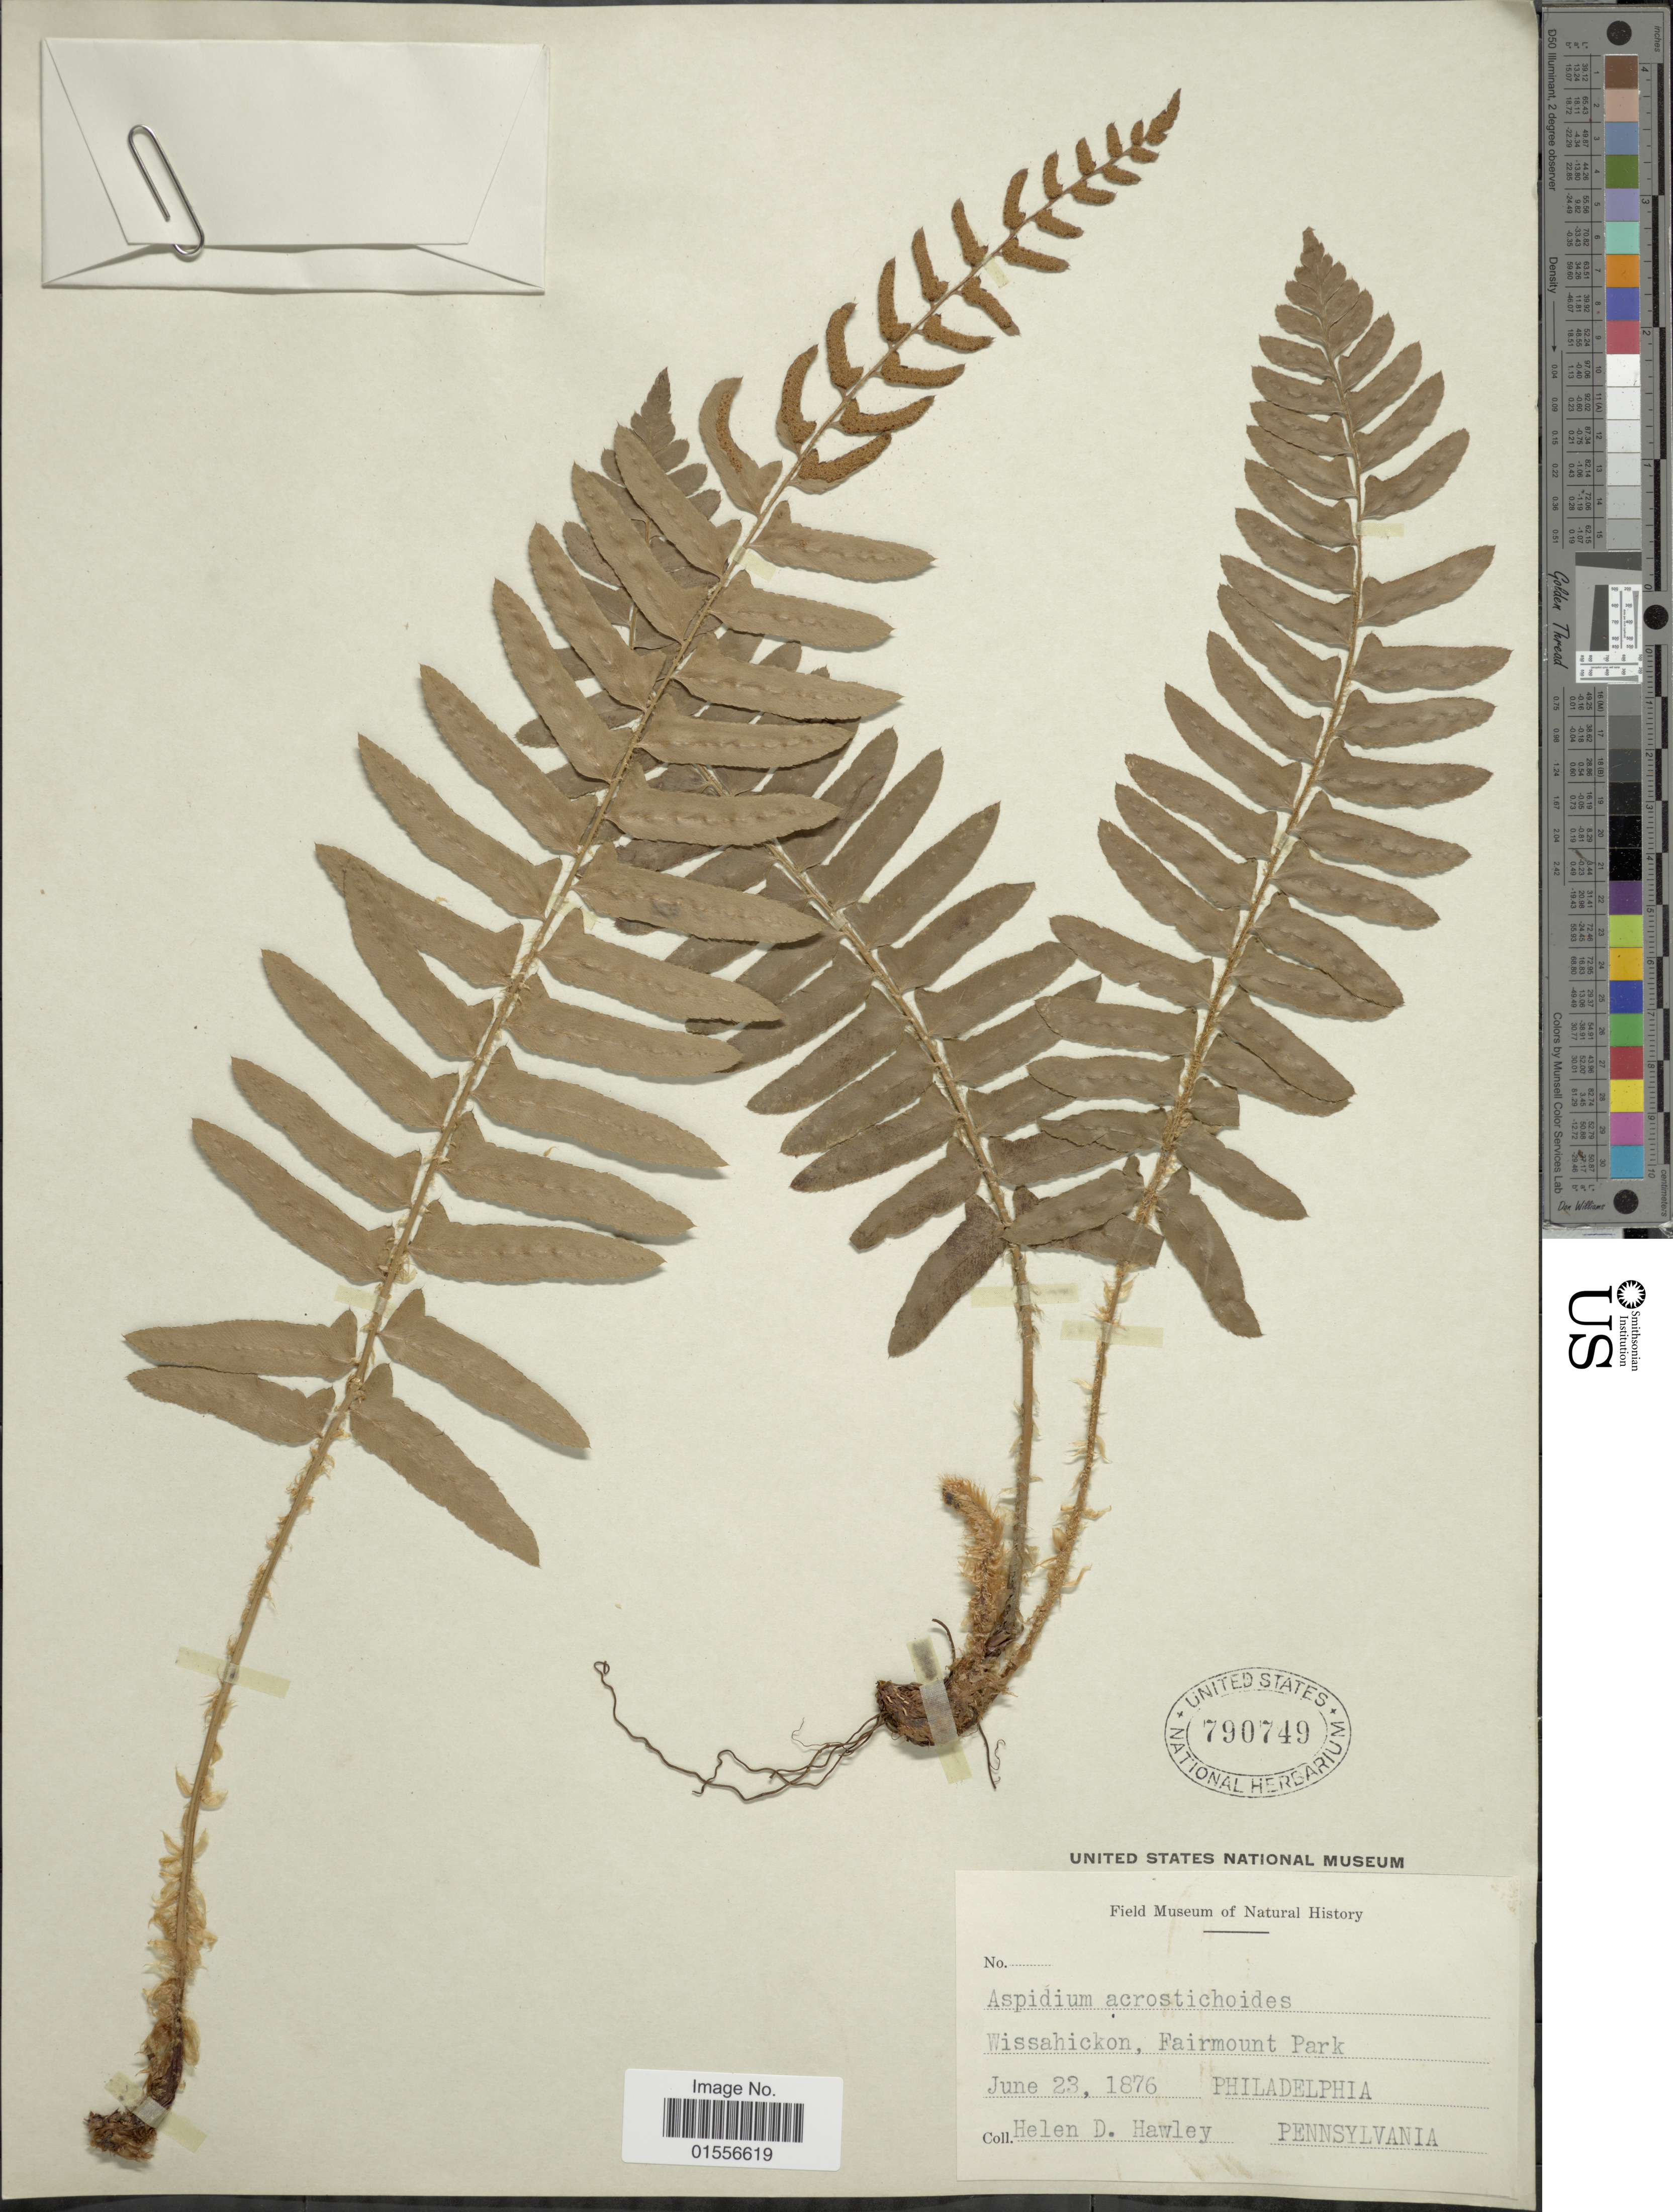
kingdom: Plantae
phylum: Tracheophyta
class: Polypodiopsida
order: Polypodiales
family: Dryopteridaceae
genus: Polystichum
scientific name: Polystichum acrostichoides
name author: (Michx.) Schott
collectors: H. Hawley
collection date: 1876-06-23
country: United States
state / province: Pennsylvania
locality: Wissahickon, Fairmount Park, Philadelphia.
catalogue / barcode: US 790749